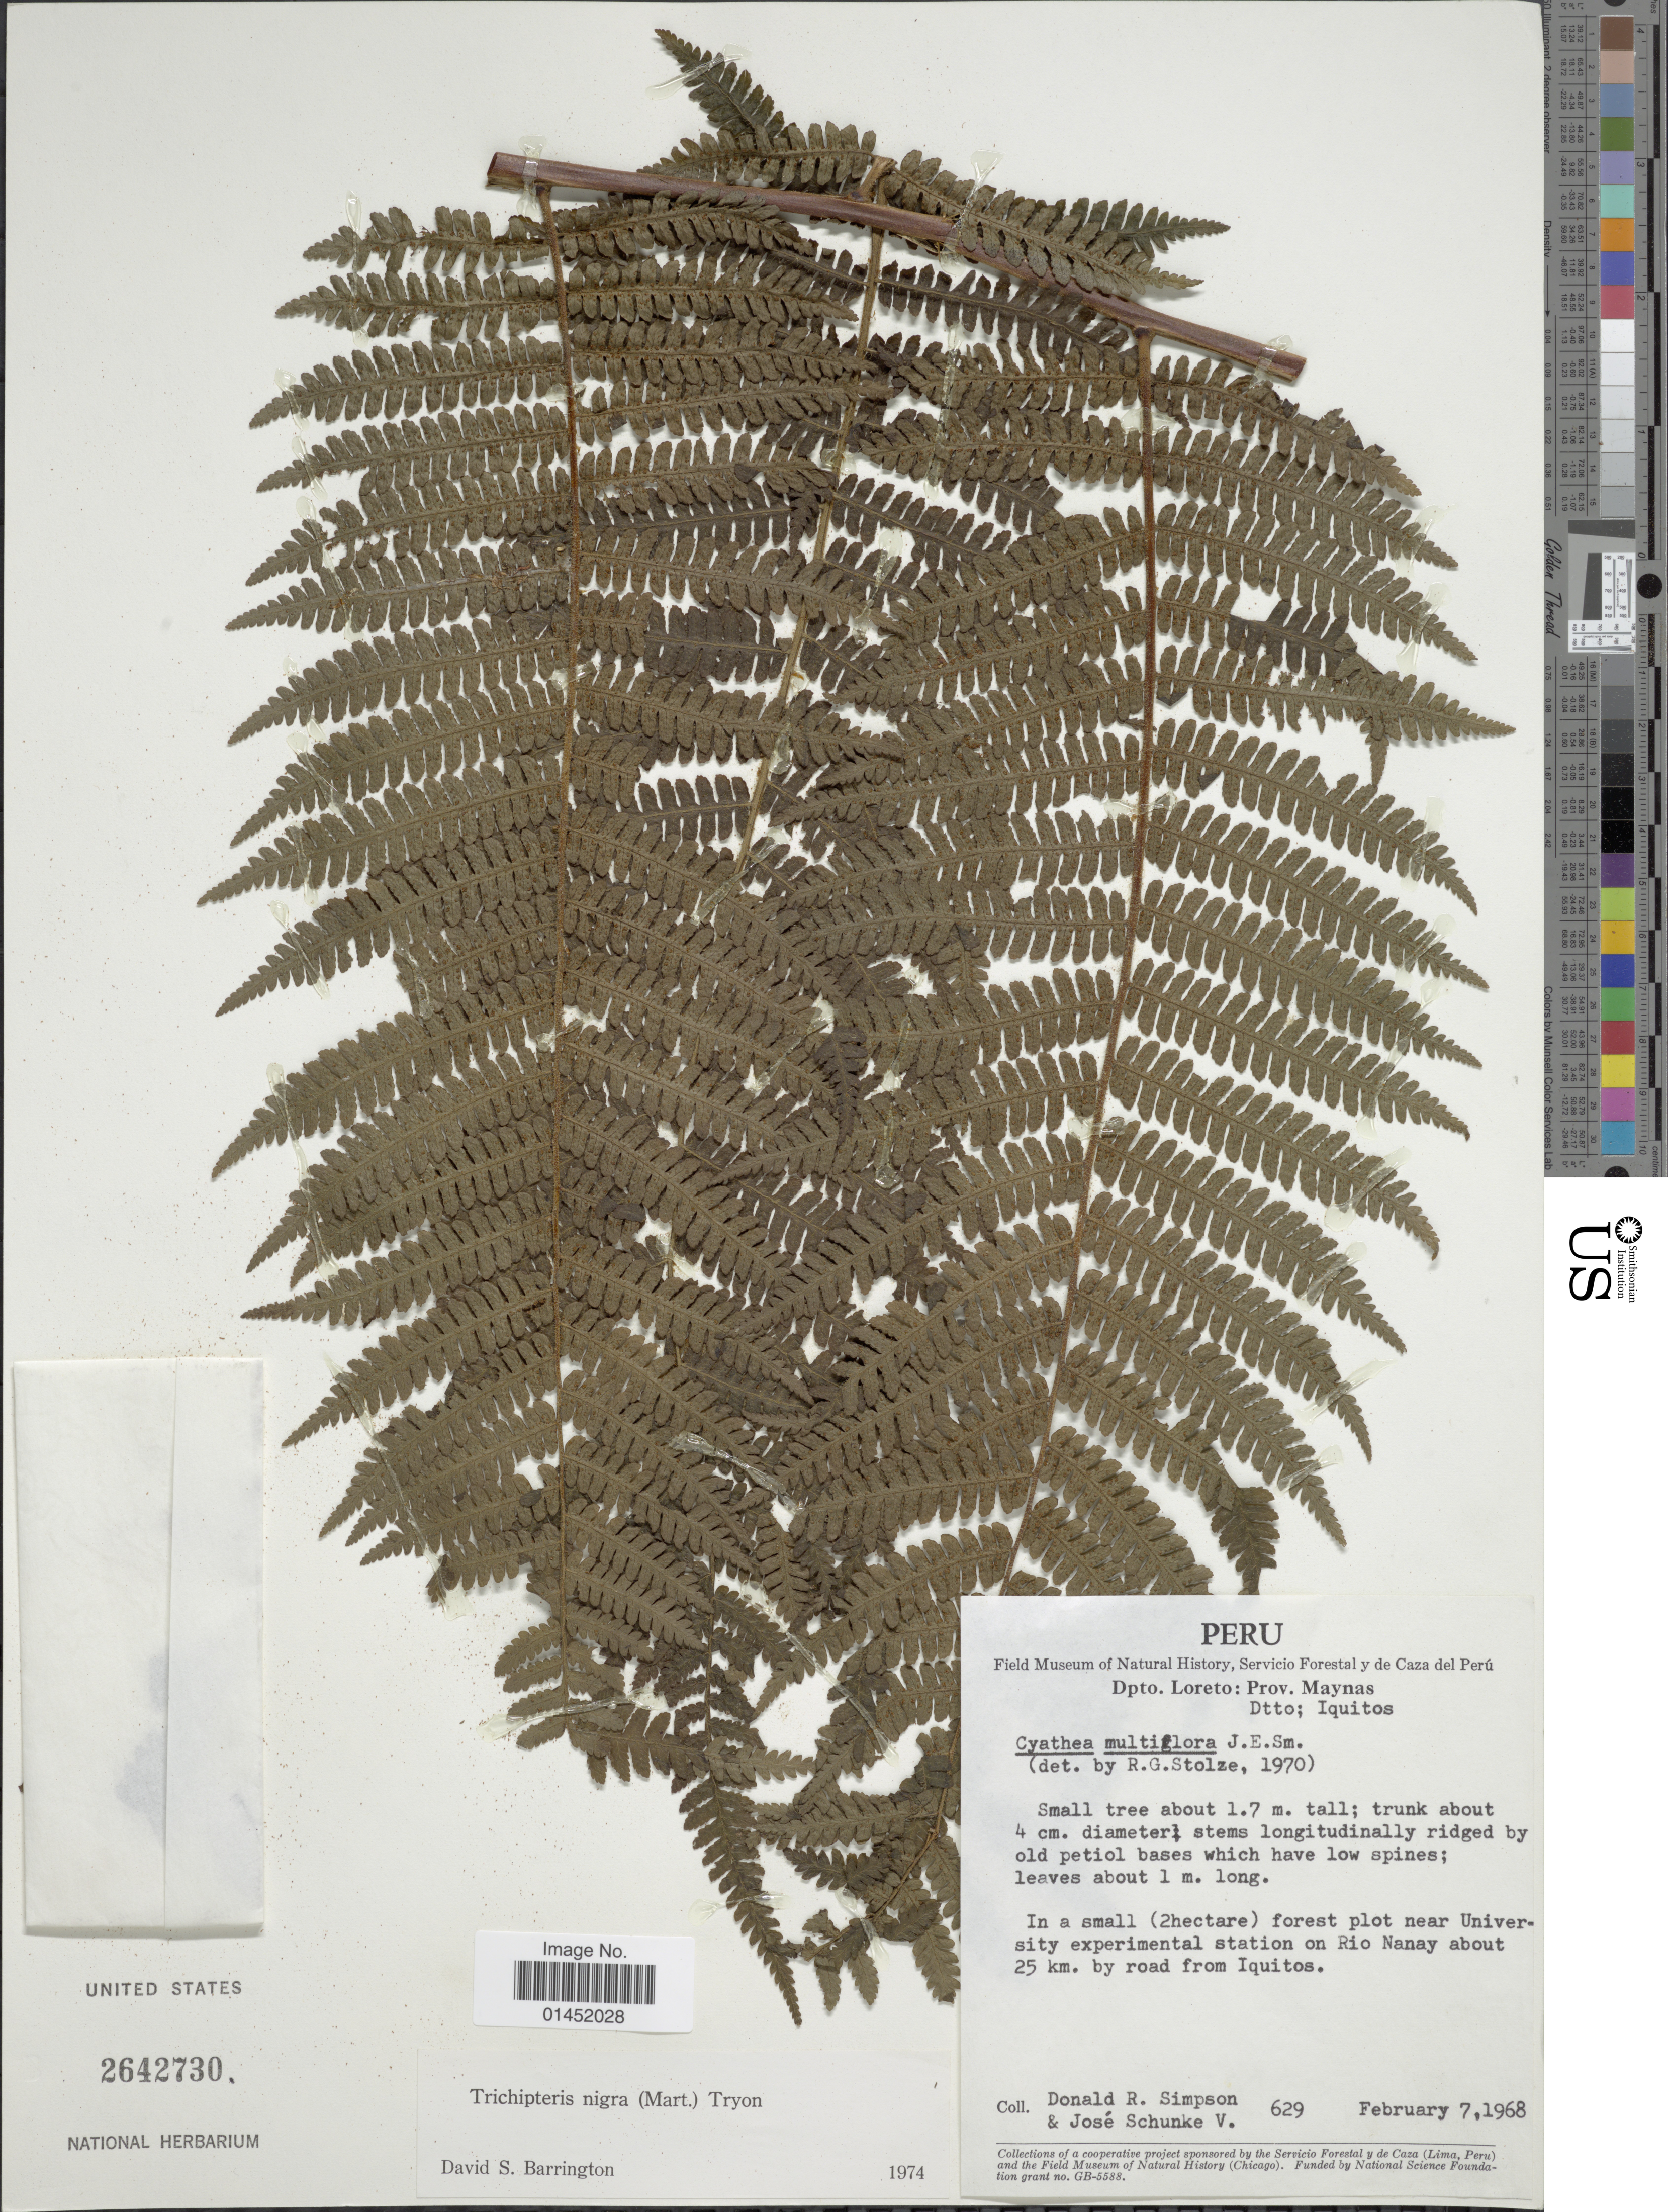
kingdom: Plantae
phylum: Tracheophyta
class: Polypodiopsida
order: Cyatheales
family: Cyatheaceae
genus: Cyathea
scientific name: Cyathea lasiosora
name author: (Mett. ex Kuhn) Domin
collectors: D. R. Simpson & J. Schunke Vigo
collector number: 629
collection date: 1968-02-07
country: Peru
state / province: Loreto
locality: Dpto Loreto: Prov. Maynas Dtto; Iquitos, near University experimental station on Rio Nanay about 25 km by road from Iquitos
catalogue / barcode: US 2642730